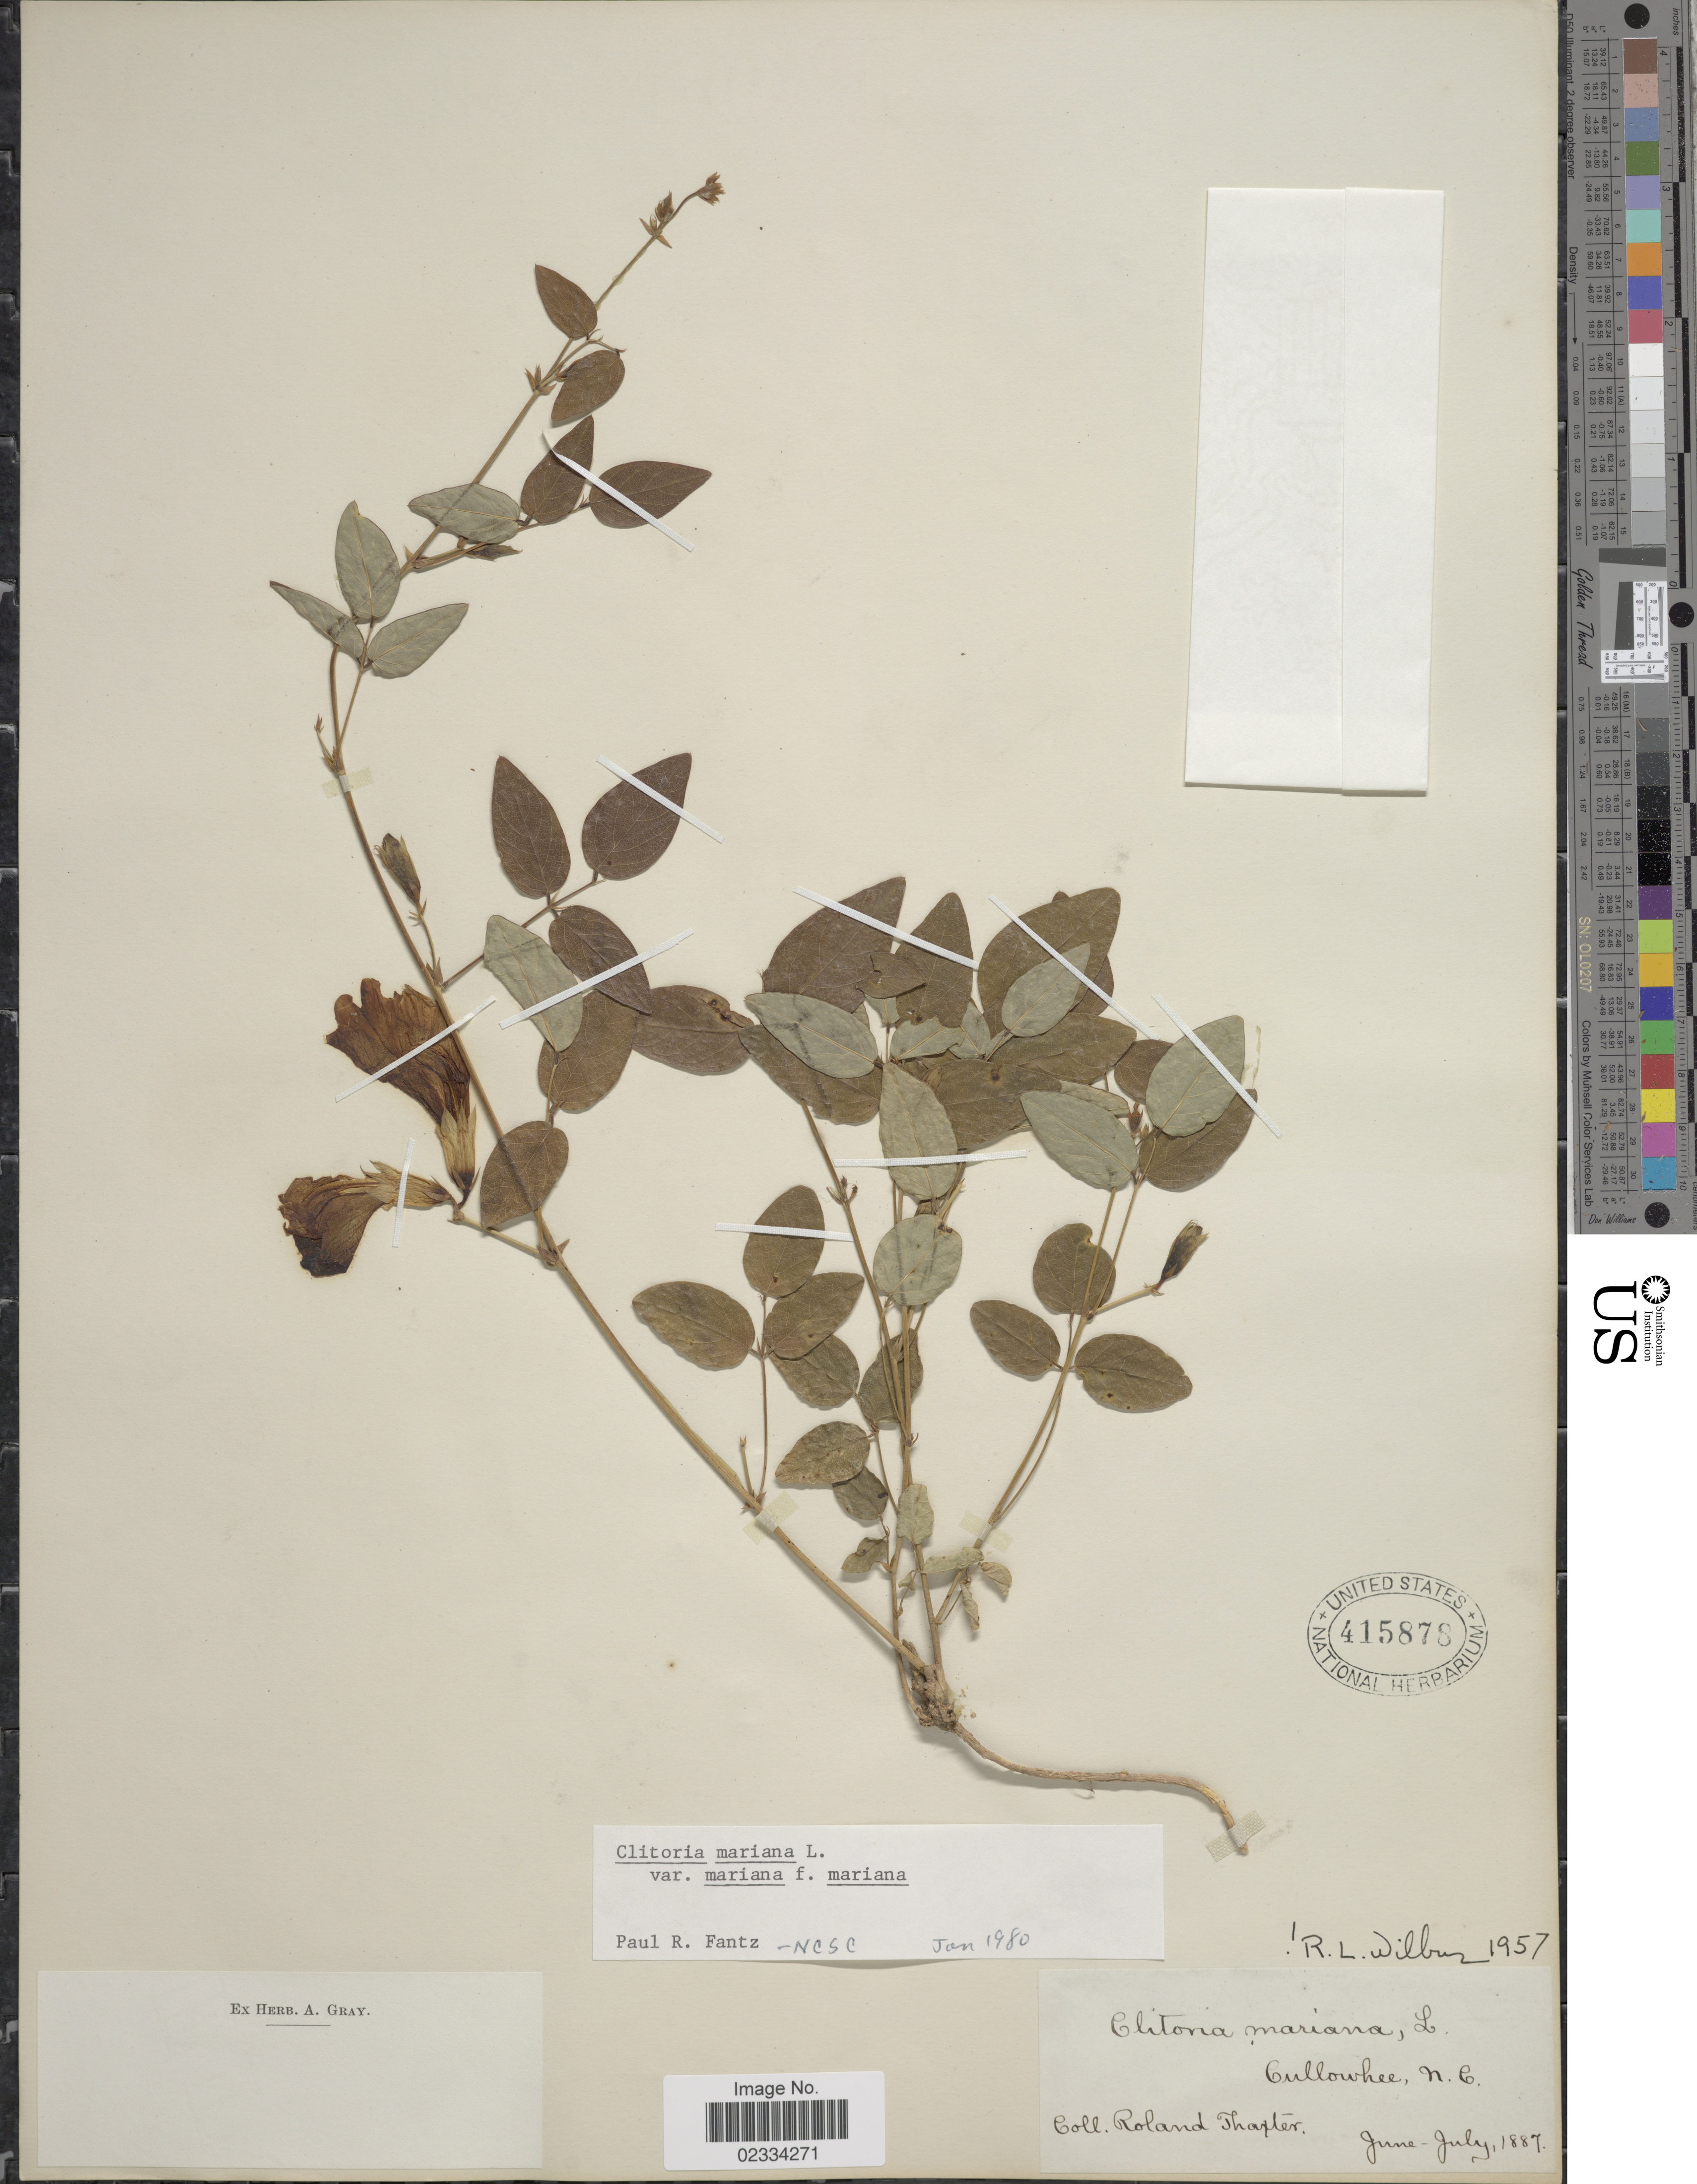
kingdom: Plantae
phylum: Tracheophyta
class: Magnoliopsida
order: Fabales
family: Fabaceae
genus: Clitoria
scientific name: Clitoria mariana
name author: L.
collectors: R. Thaxter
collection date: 1887-06/1887-07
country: United States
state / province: North Carolina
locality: Cullowhee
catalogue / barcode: US 415878